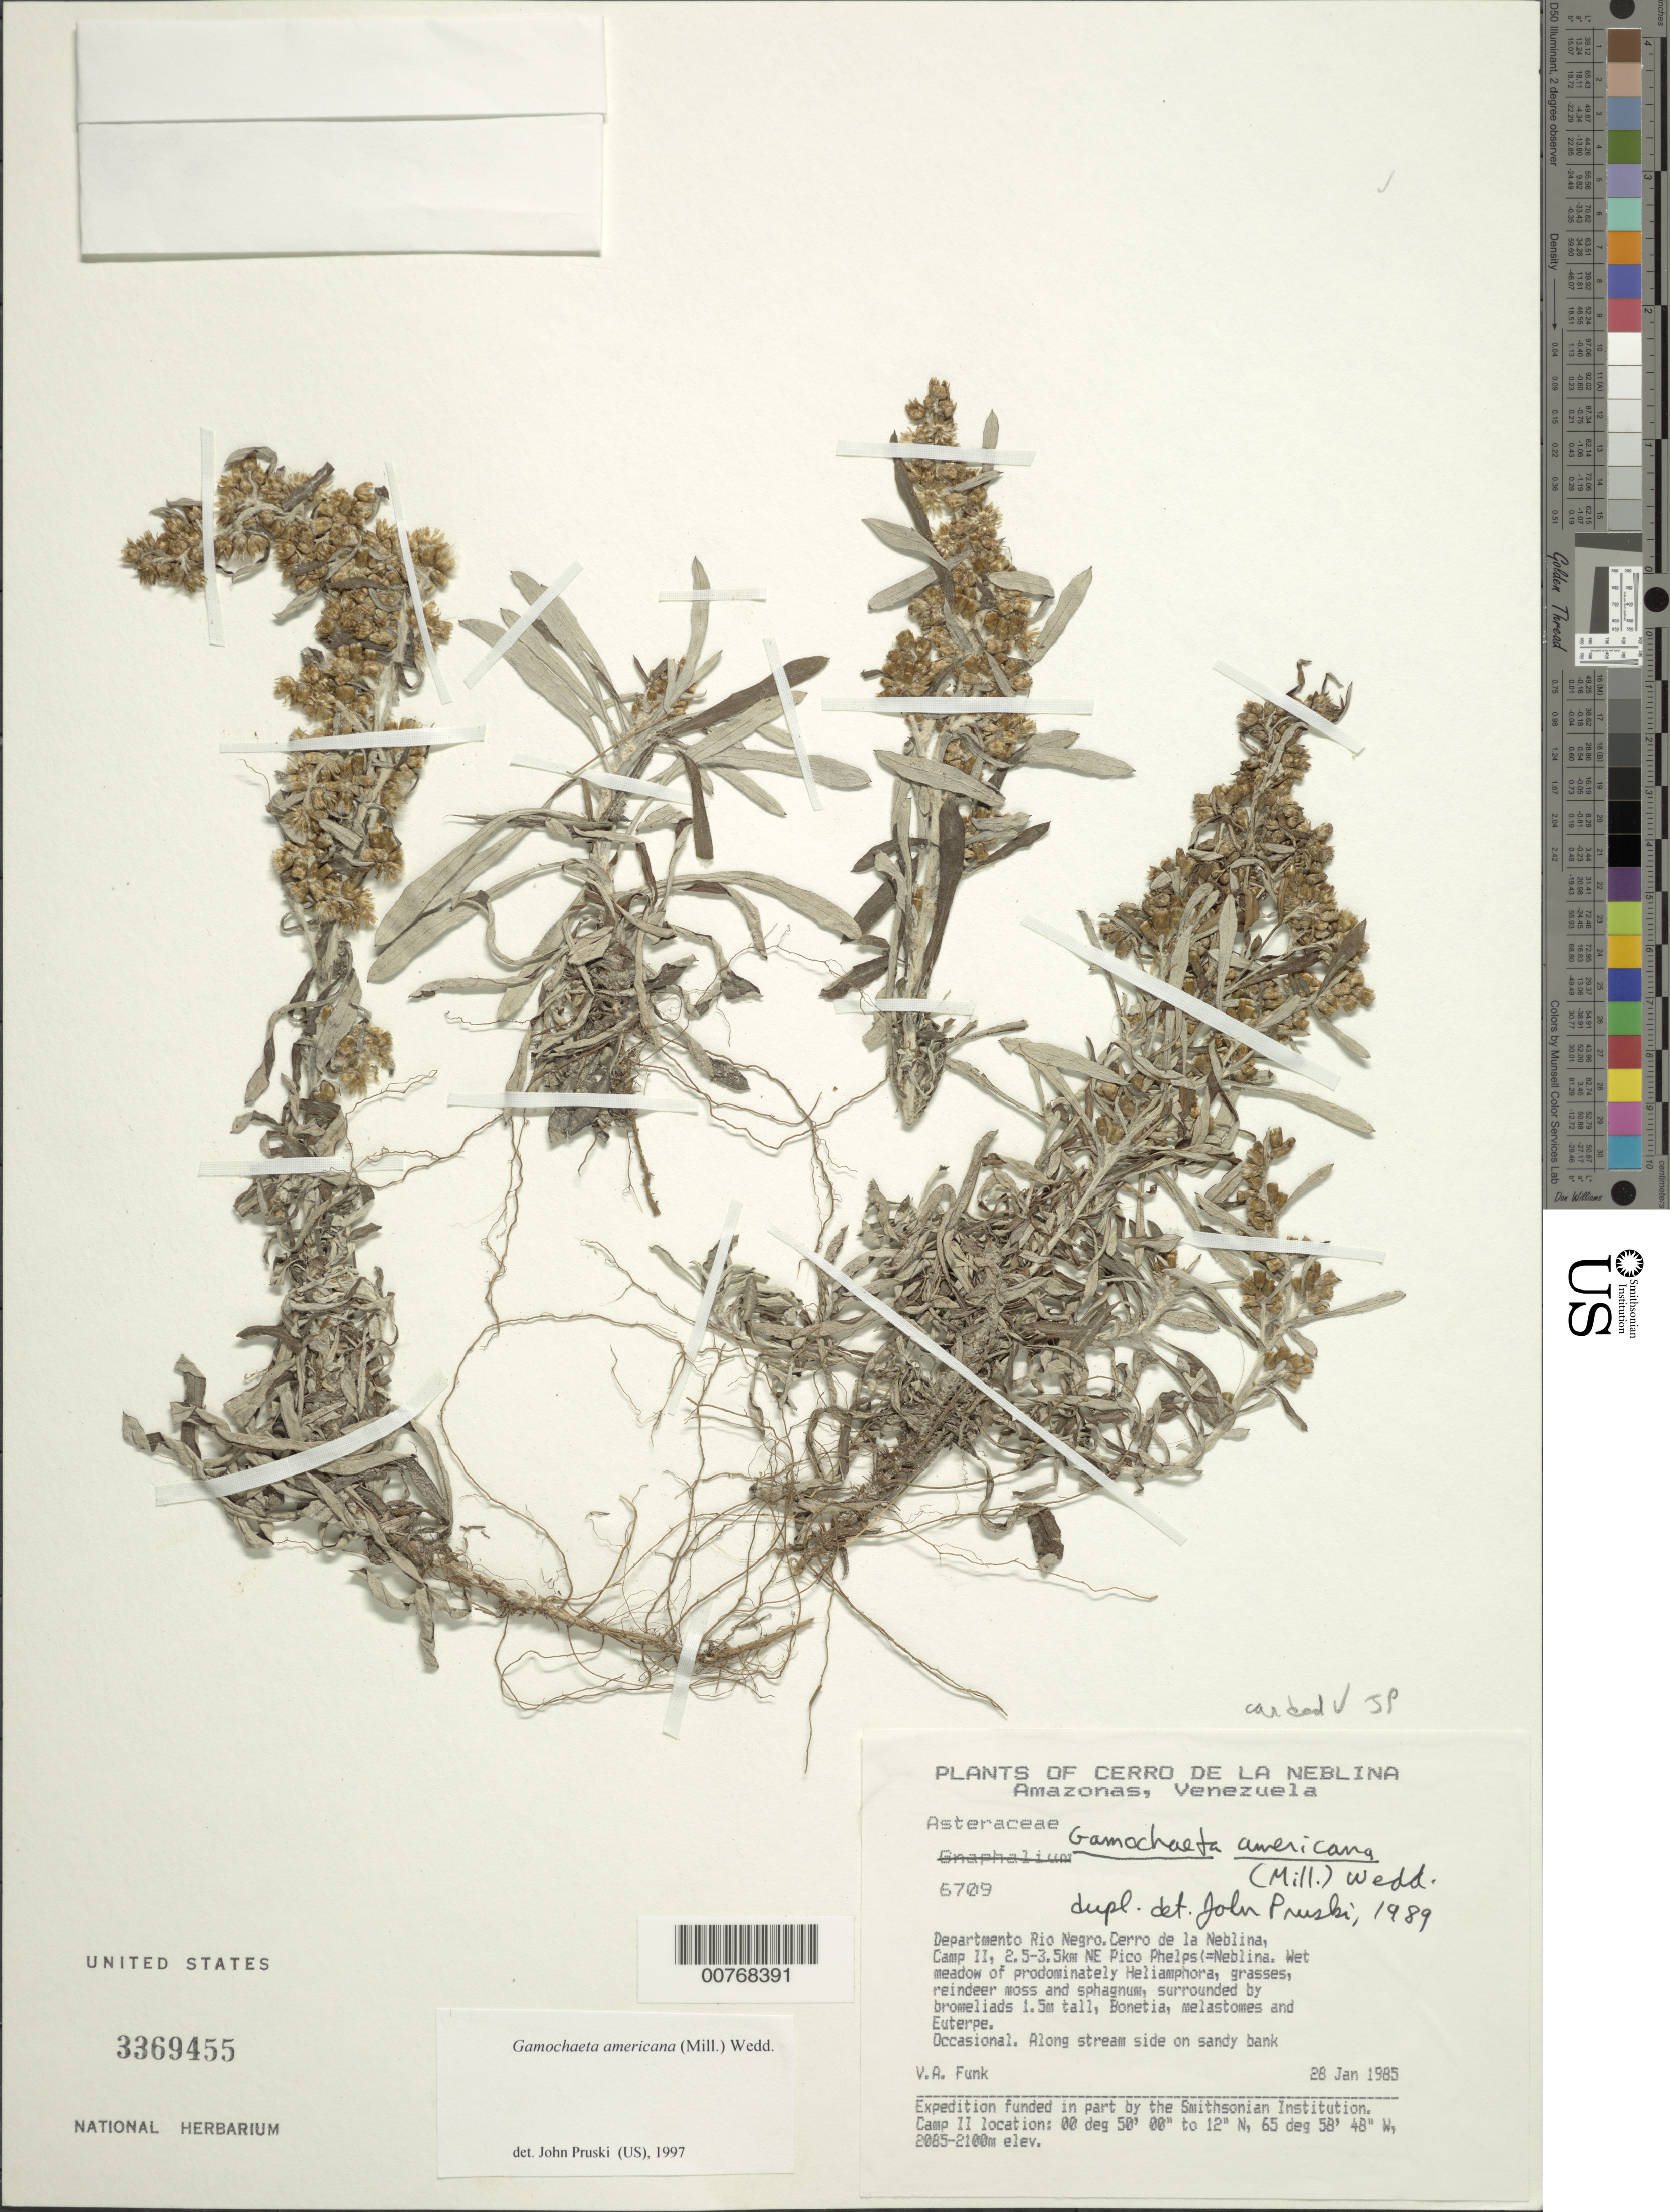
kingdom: Plantae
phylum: Tracheophyta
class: Magnoliopsida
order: Asterales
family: Asteraceae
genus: Gamochaeta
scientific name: Gamochaeta americana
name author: (Mill.) Wedd.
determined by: Pruski, J. F.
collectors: V. Funk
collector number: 6709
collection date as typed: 28-Jan-85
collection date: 1985-01-28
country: Venezuela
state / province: Amazonas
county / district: Río Negro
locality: Cerro de la Neblina, Camp II 2.5-3.5 km NE Pico Phelps (=Neblina)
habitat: Wet meadow of predominately Heliamphora, grasses, reindeer moss and sphagnum, surrounded by bromeliads 1.5m tall, Bonetia, melastomes and Euterpe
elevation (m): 2085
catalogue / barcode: US 3369455